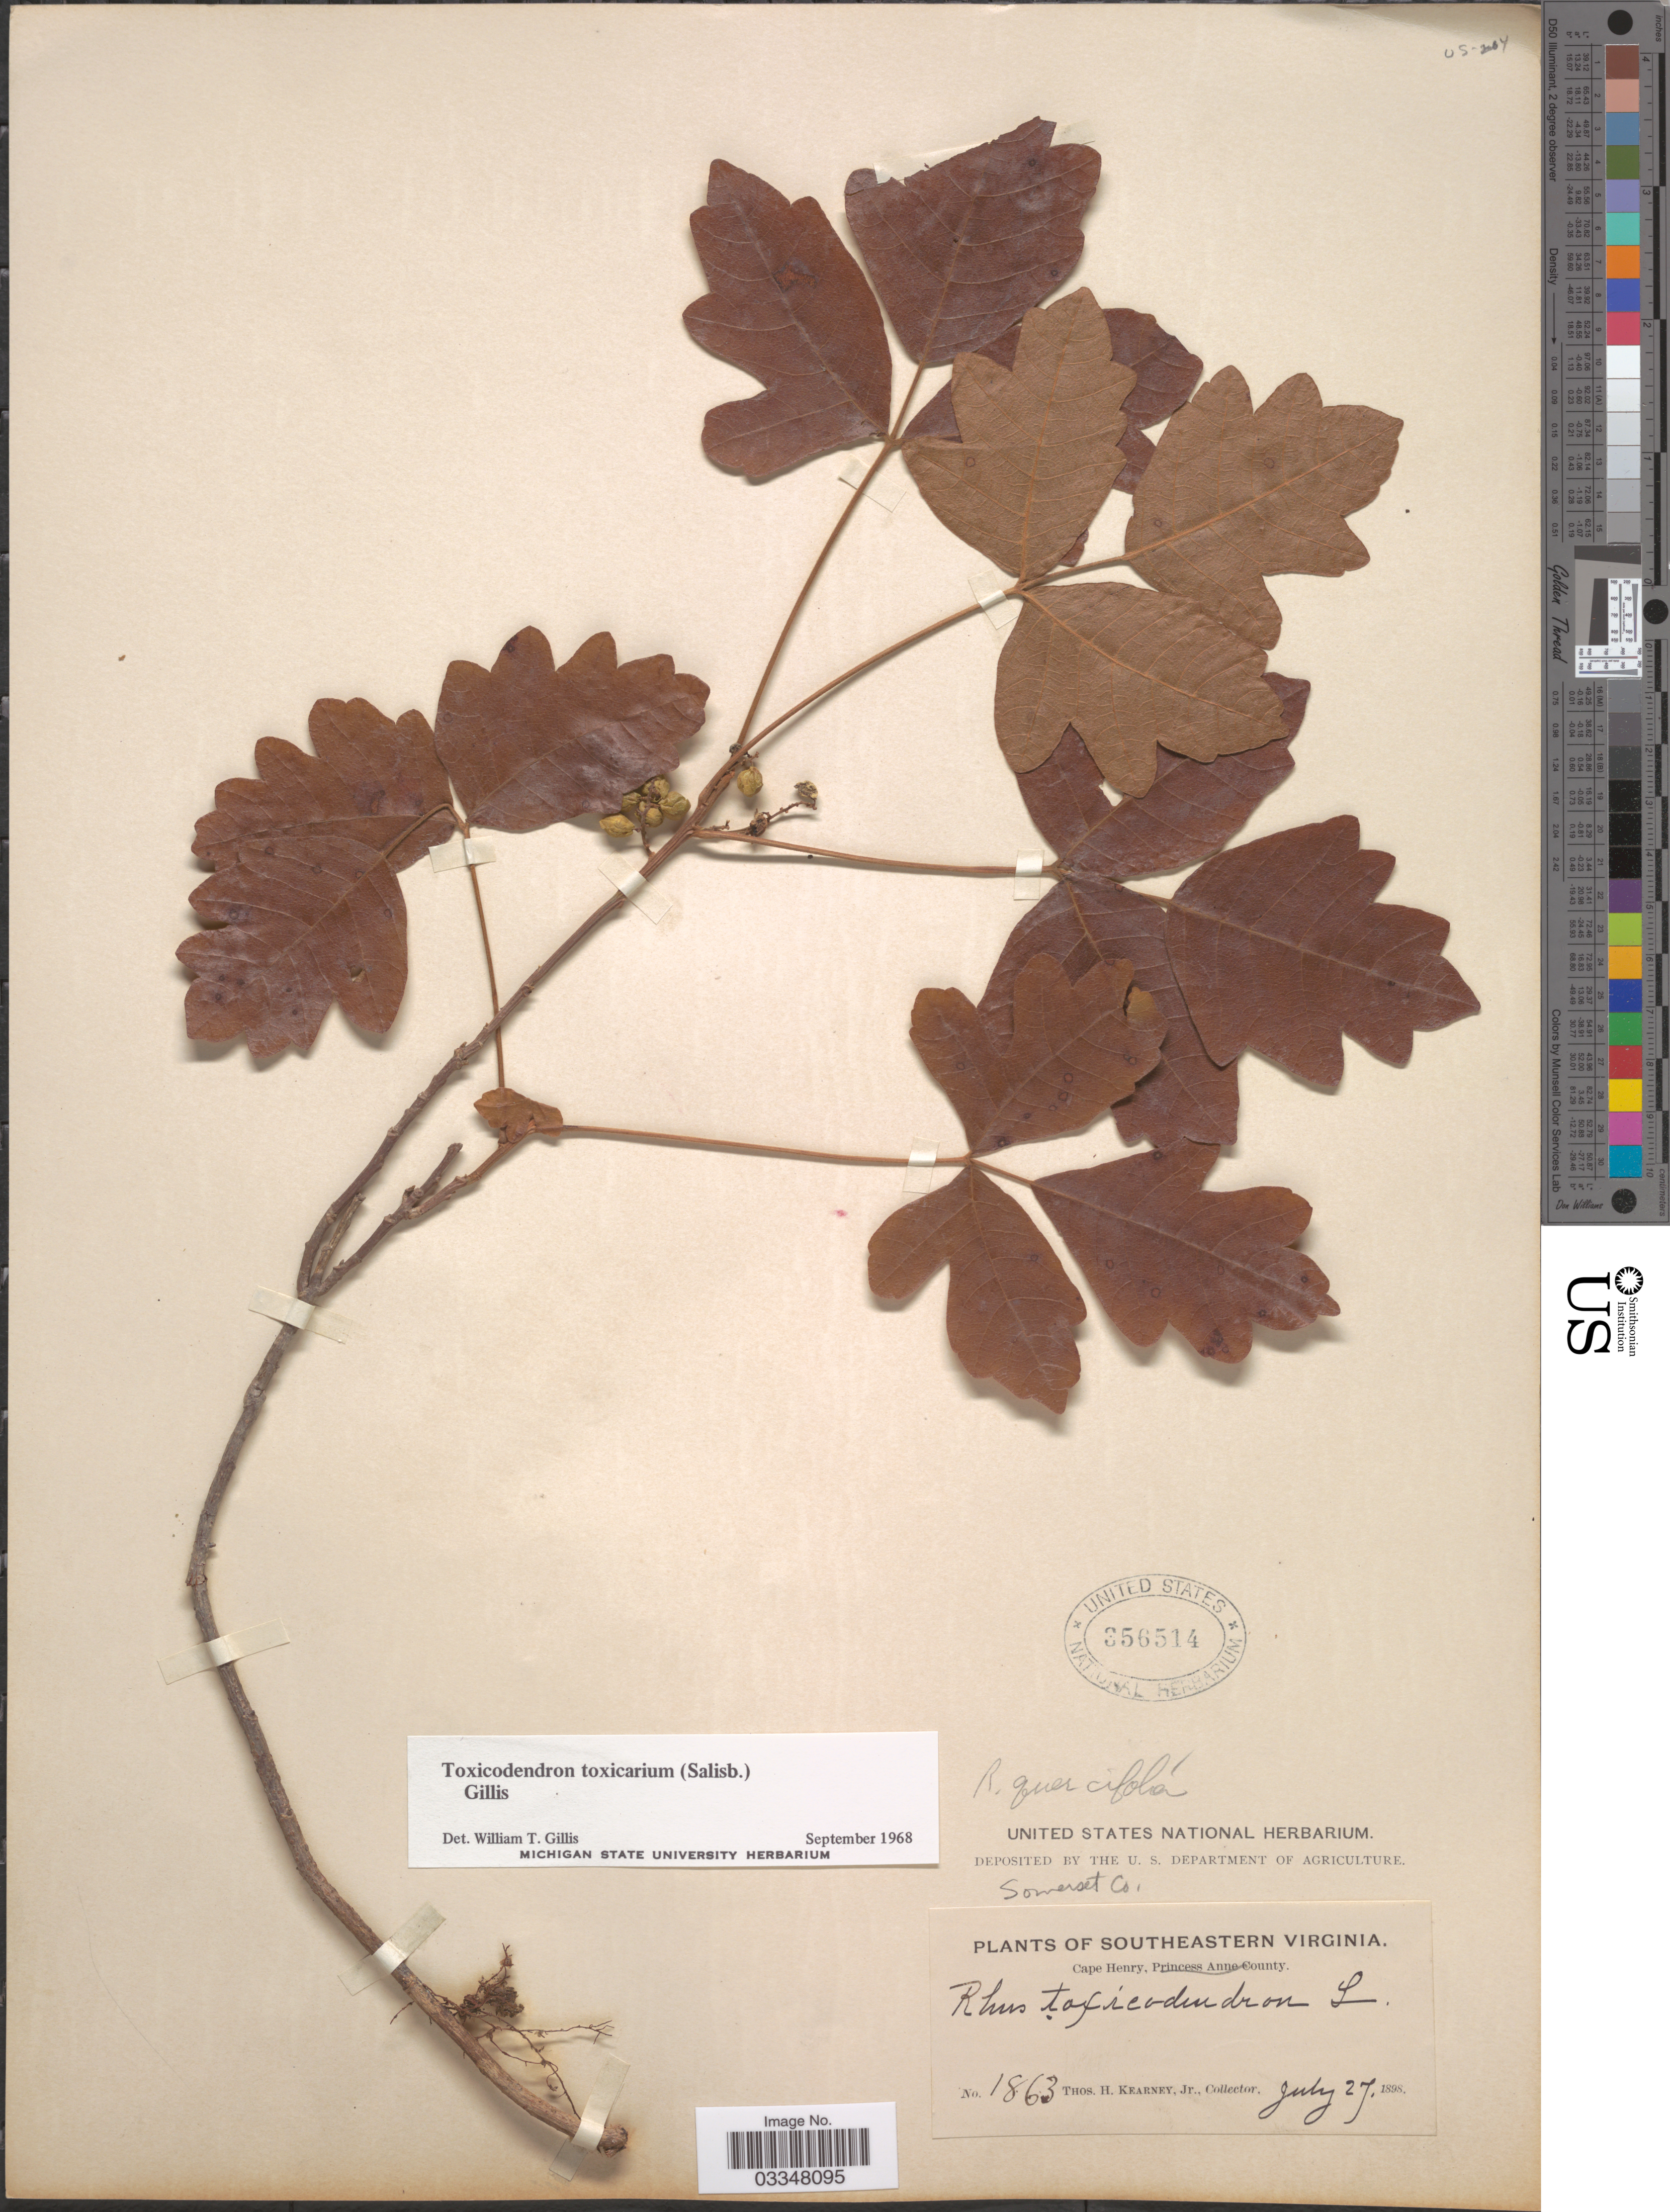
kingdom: Plantae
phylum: Tracheophyta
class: Magnoliopsida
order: Sapindales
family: Anacardiaceae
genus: Toxicodendron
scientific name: Toxicodendron toxicarium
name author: Gillis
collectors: T. H. Kearney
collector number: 1863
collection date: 1898-07-27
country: United States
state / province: Virginia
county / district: Rappahannock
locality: Southeastern Virginia. Somerset Co. Cape Henry.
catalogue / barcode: US 356514